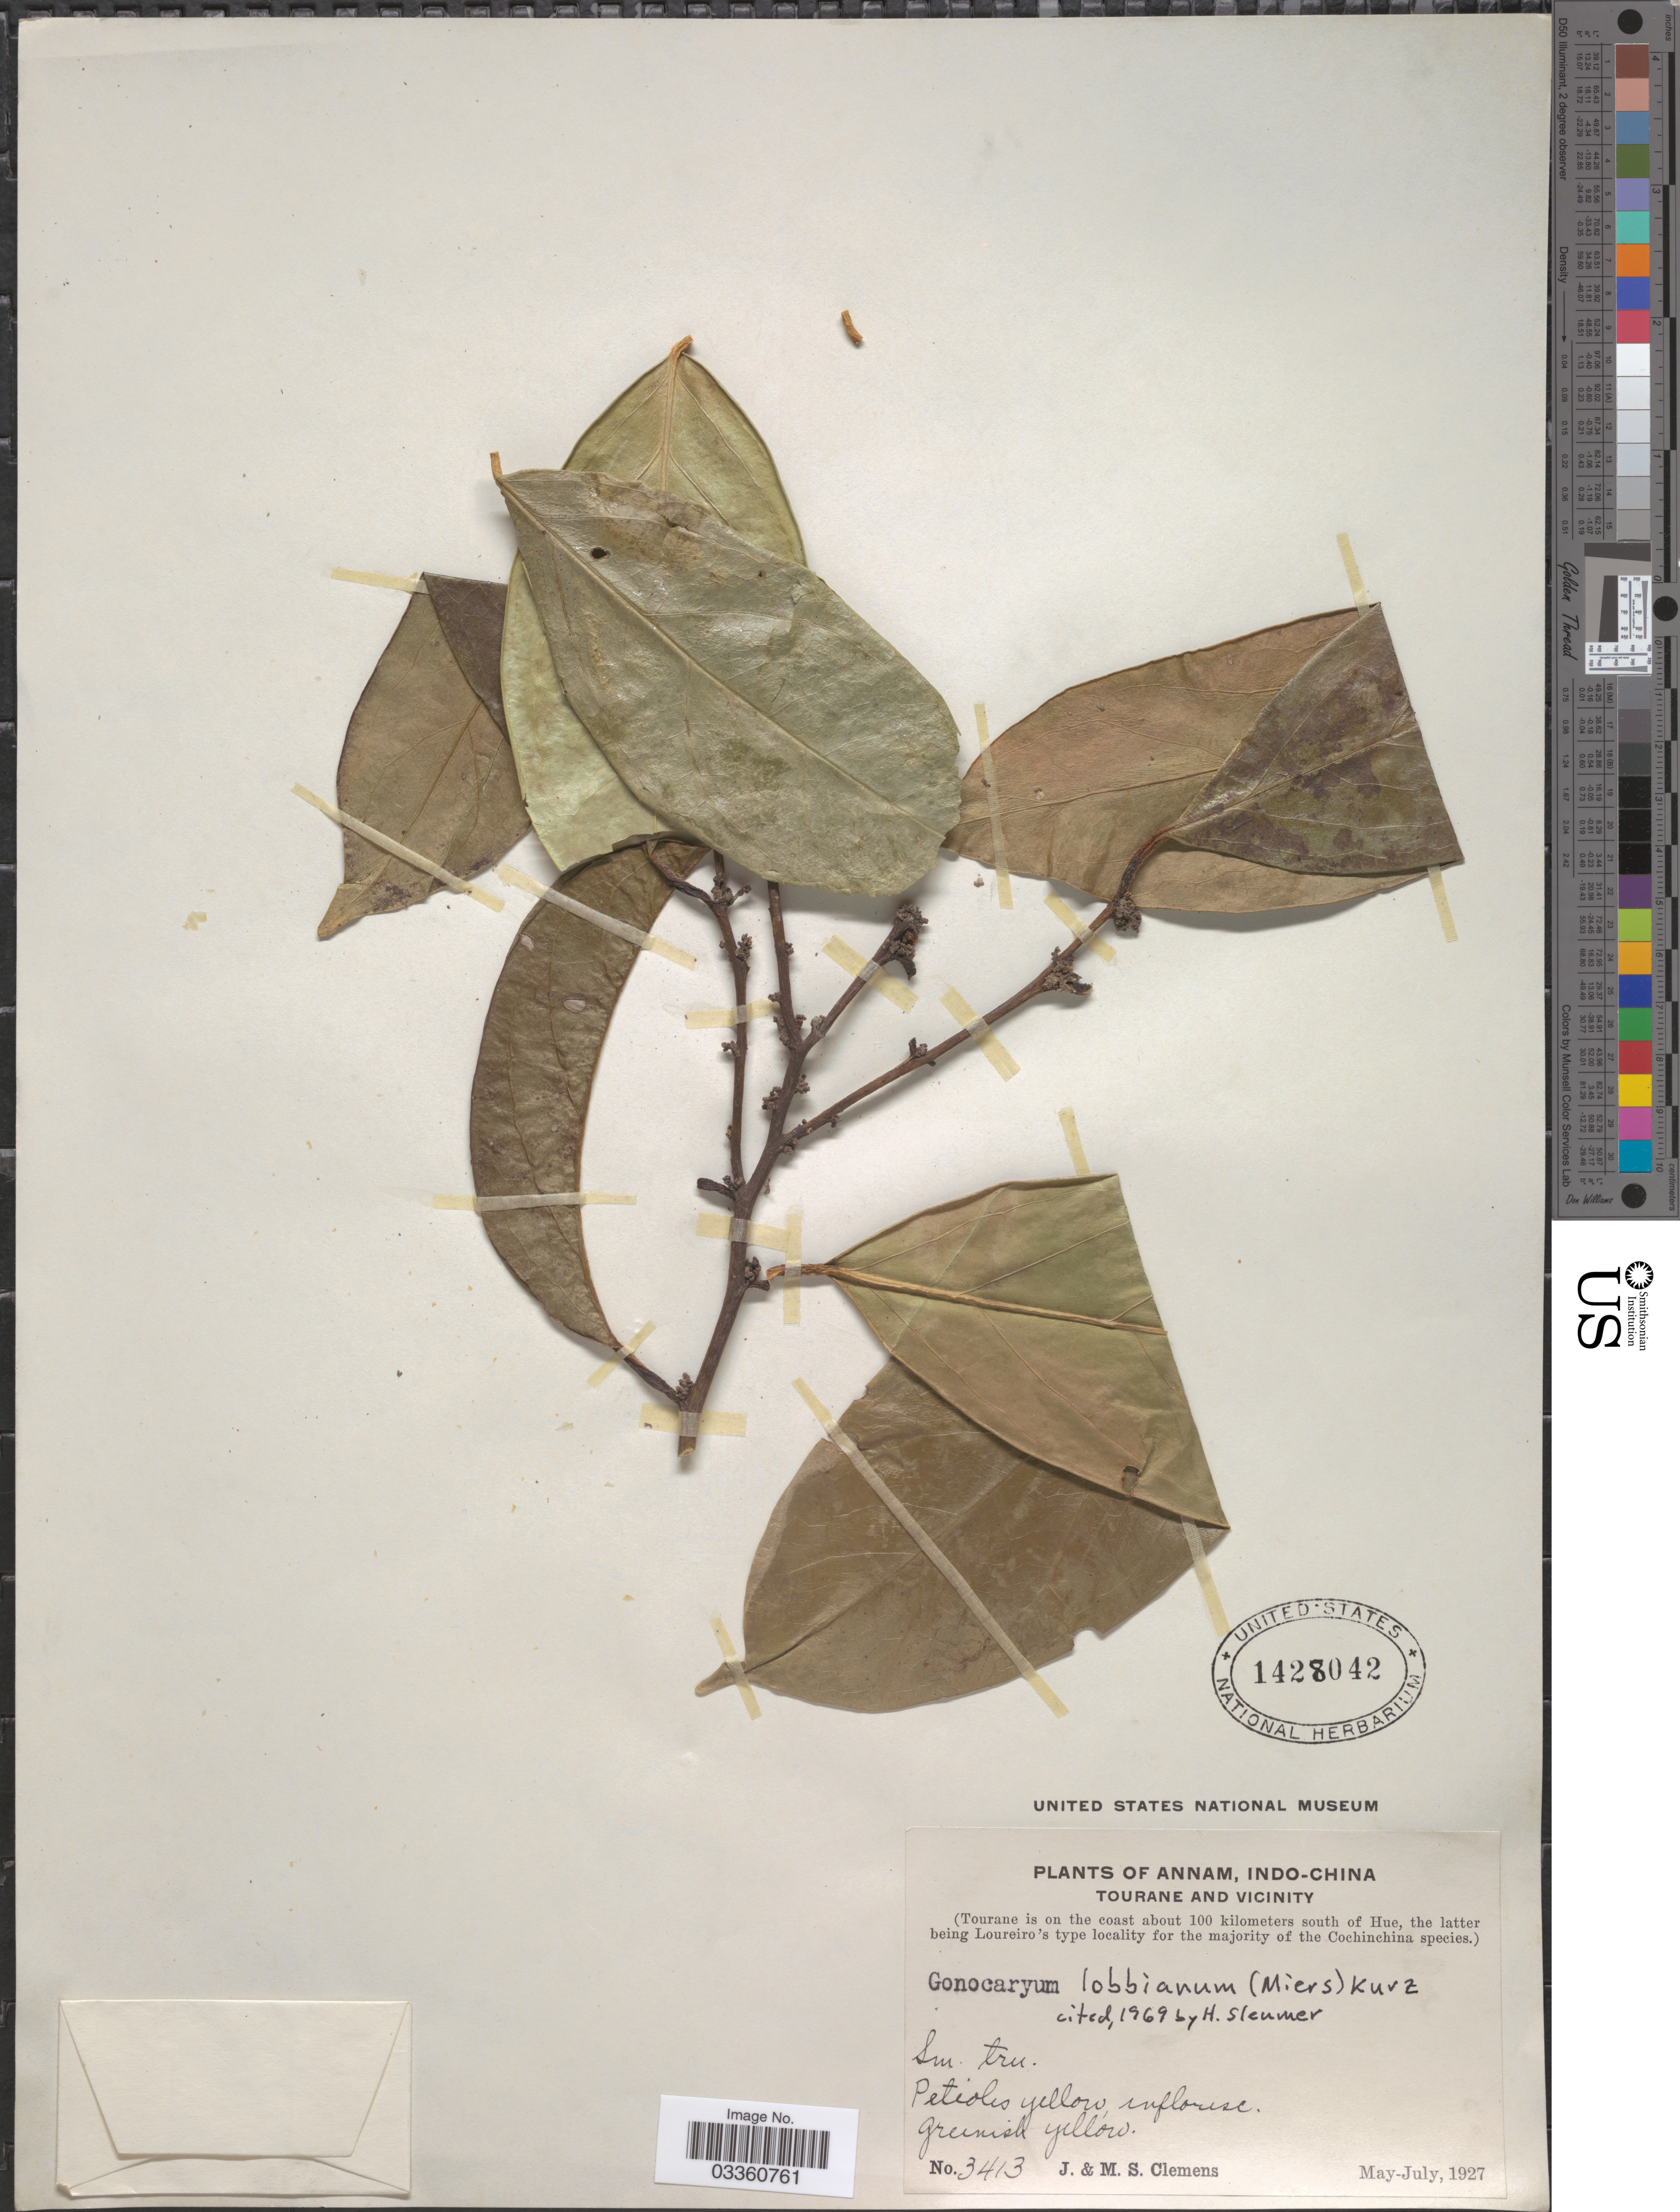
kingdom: Plantae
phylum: Tracheophyta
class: Magnoliopsida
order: Cardiopteridales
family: Cardiopteridaceae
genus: Gonocaryum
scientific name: Gonocaryum lobbianum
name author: (Kurz) Miers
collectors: J. Clemens & M. S. Clemens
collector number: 3413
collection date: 1927-05/1927-07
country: Vietnam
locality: Annam, Indo-China, Tourane and vicinity (Tourane is on the coast about 100 kilometers south of Hue).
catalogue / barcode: US 1428042